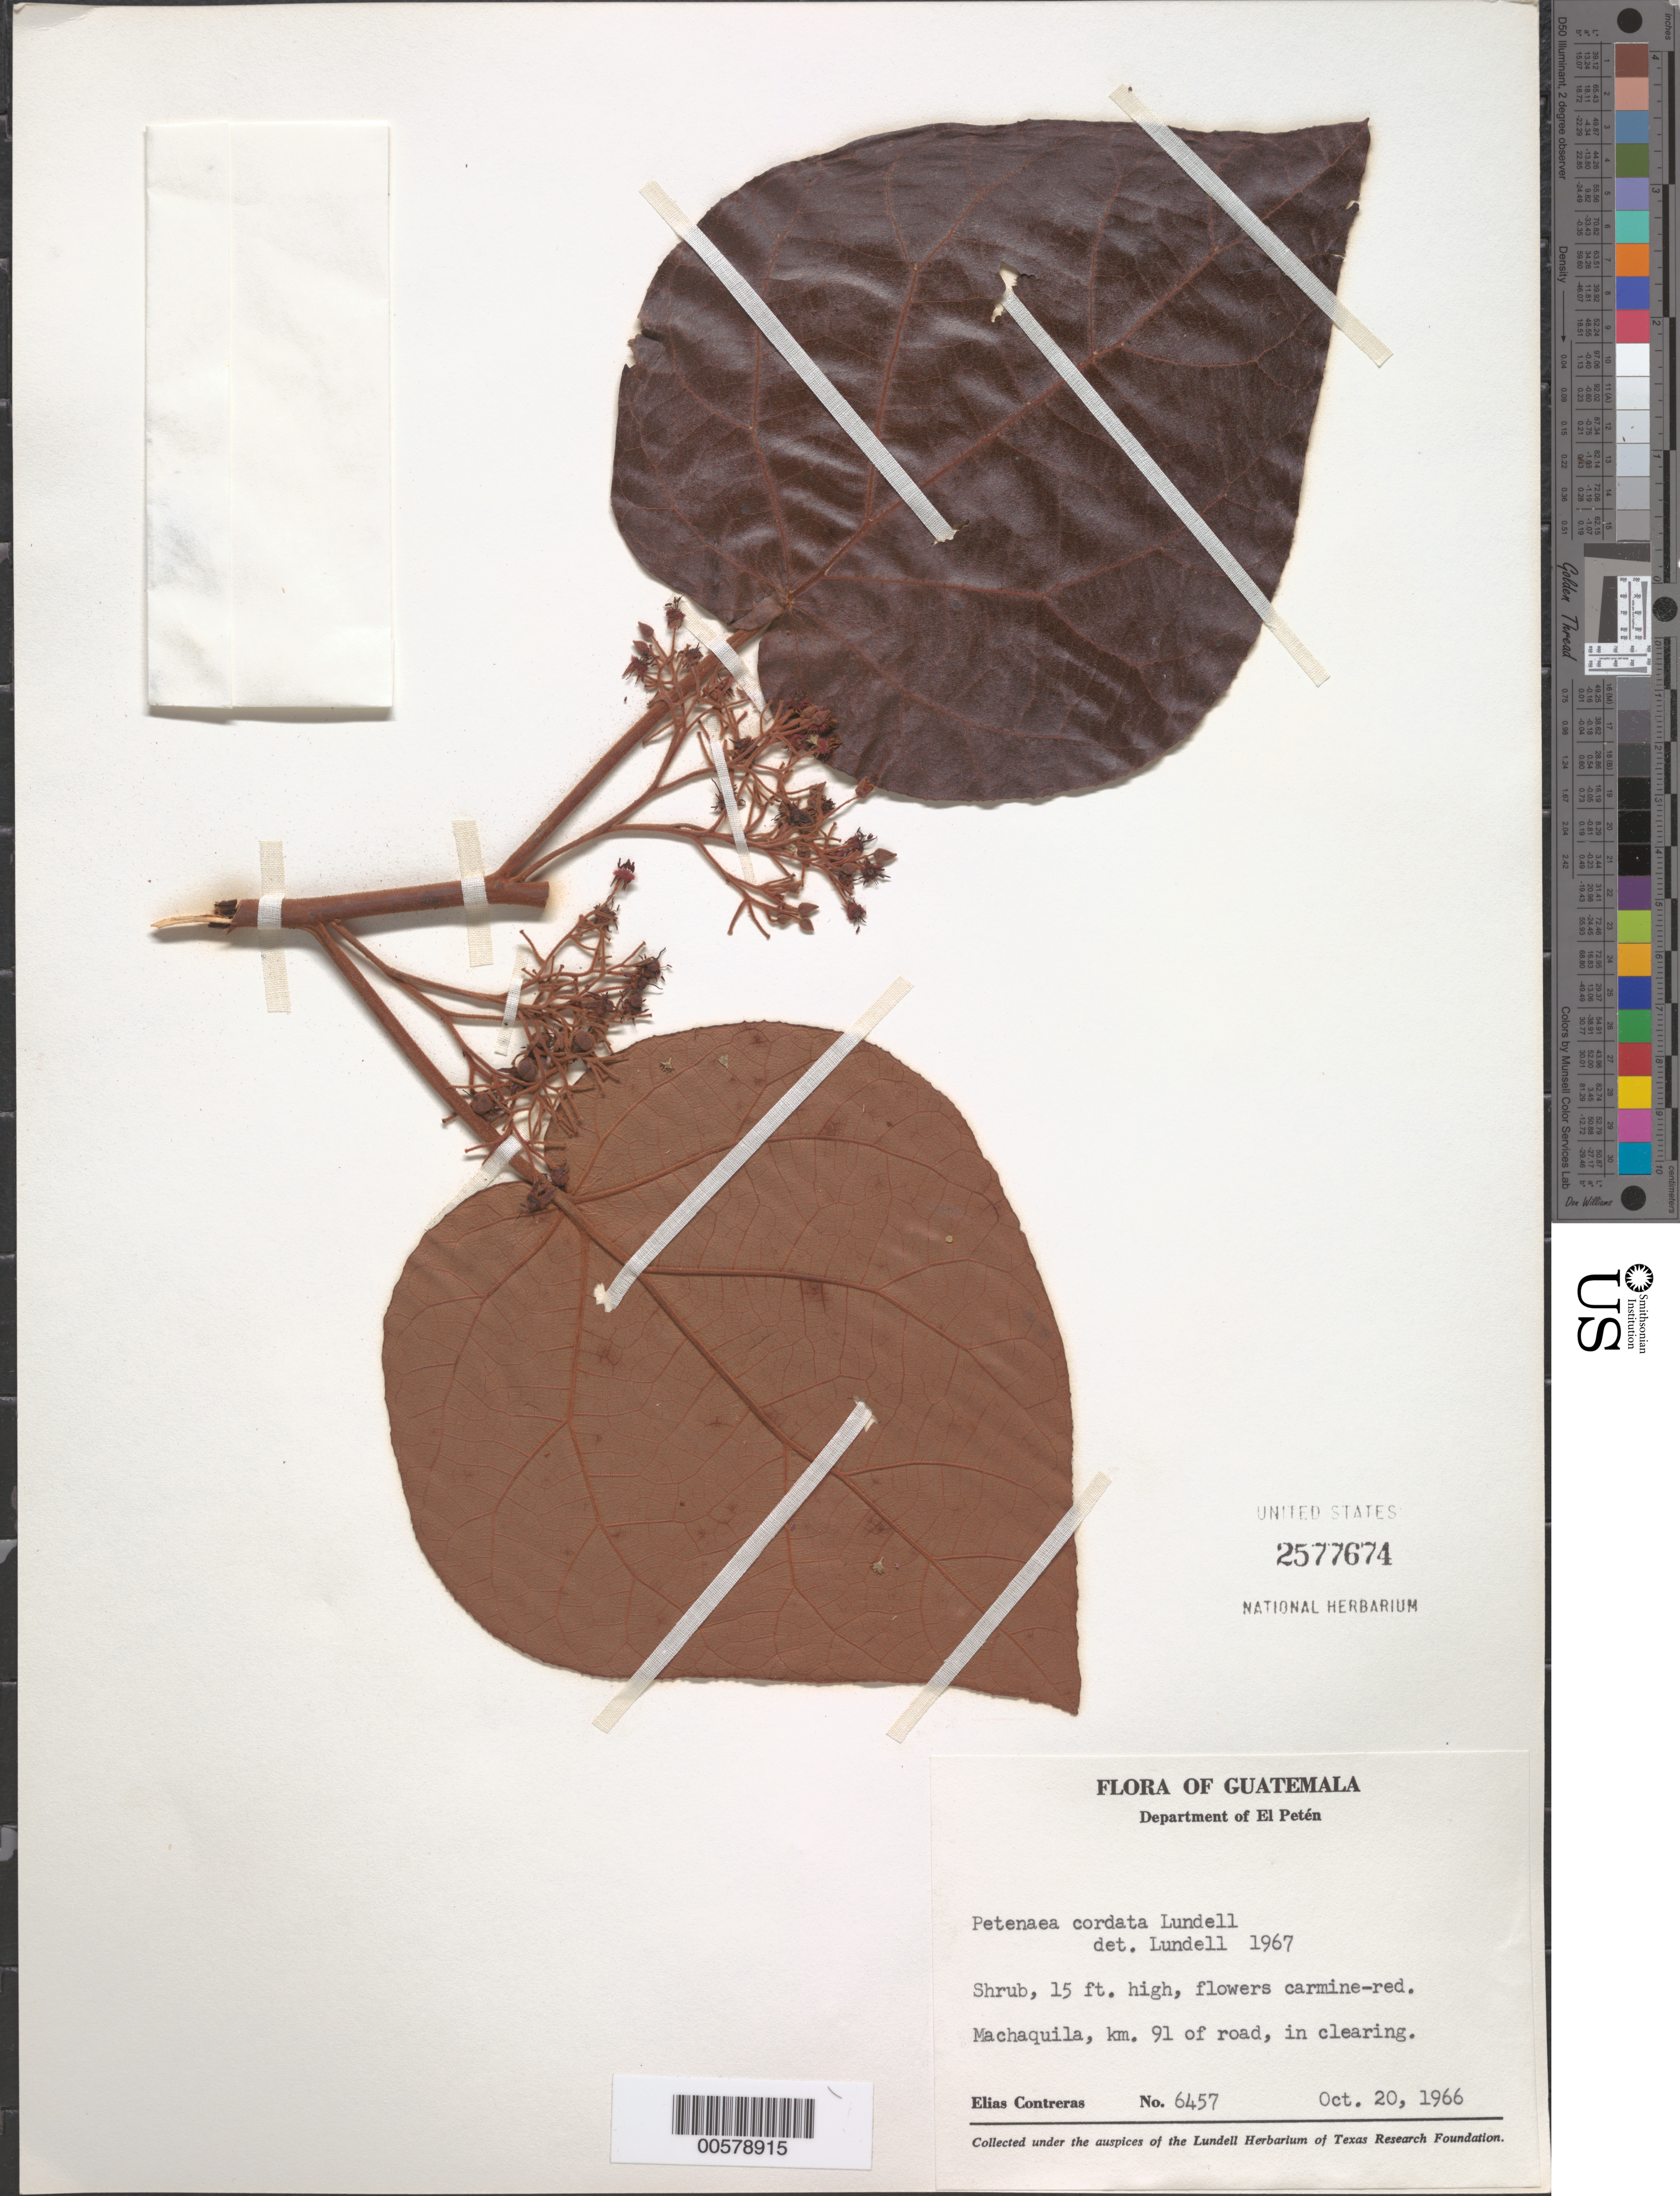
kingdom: Plantae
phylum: Tracheophyta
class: Magnoliopsida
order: Huerteales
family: Petenaeaceae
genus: Petenaea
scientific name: Petenaea cordata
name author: Lundell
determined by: Lundell, --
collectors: E. Contreras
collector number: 6457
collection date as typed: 20 Oct 1966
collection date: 1966-10-20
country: Guatemala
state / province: El Petén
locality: Machaquila, km 91 of road, in clearing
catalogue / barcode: US 2577674